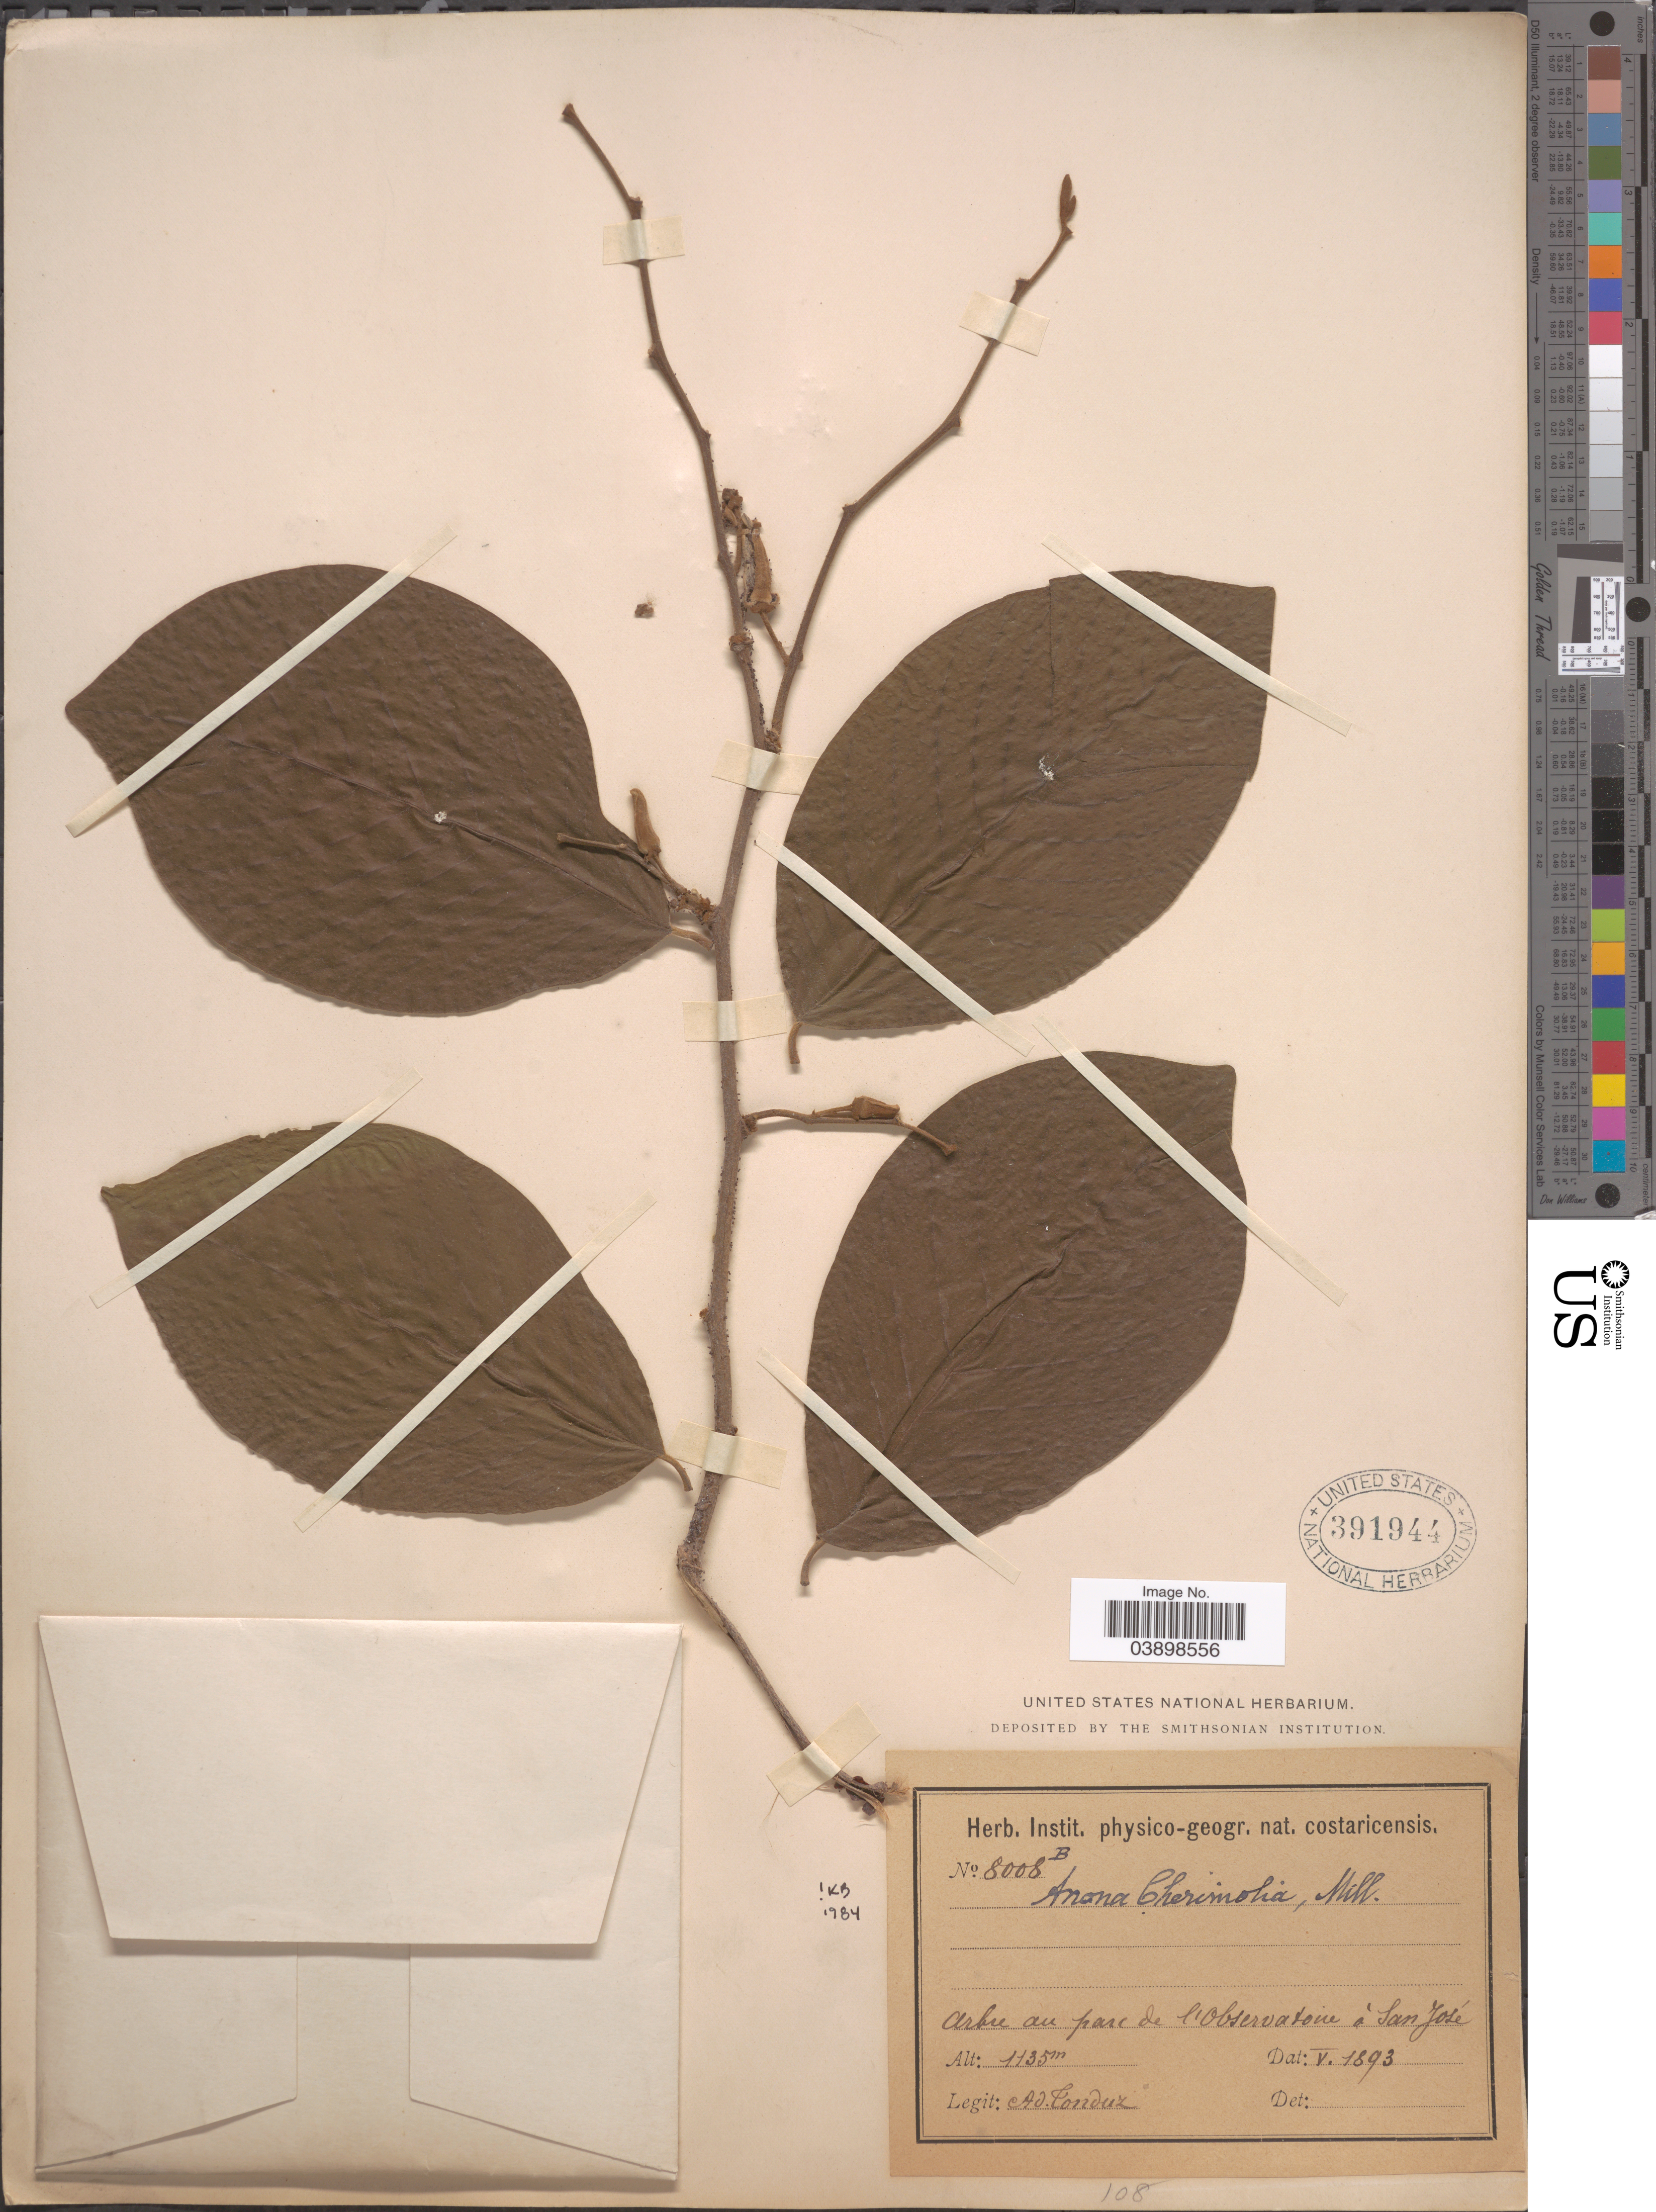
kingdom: Plantae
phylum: Tracheophyta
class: Magnoliopsida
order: Magnoliales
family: Annonaceae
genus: Annona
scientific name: Annona cherimola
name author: Mill.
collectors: A. Tonduz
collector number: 8008B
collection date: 1893-05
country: Costa Rica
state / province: San José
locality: Arbre au parec de l'Observatoiu á San José.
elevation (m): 1135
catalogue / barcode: US 391944